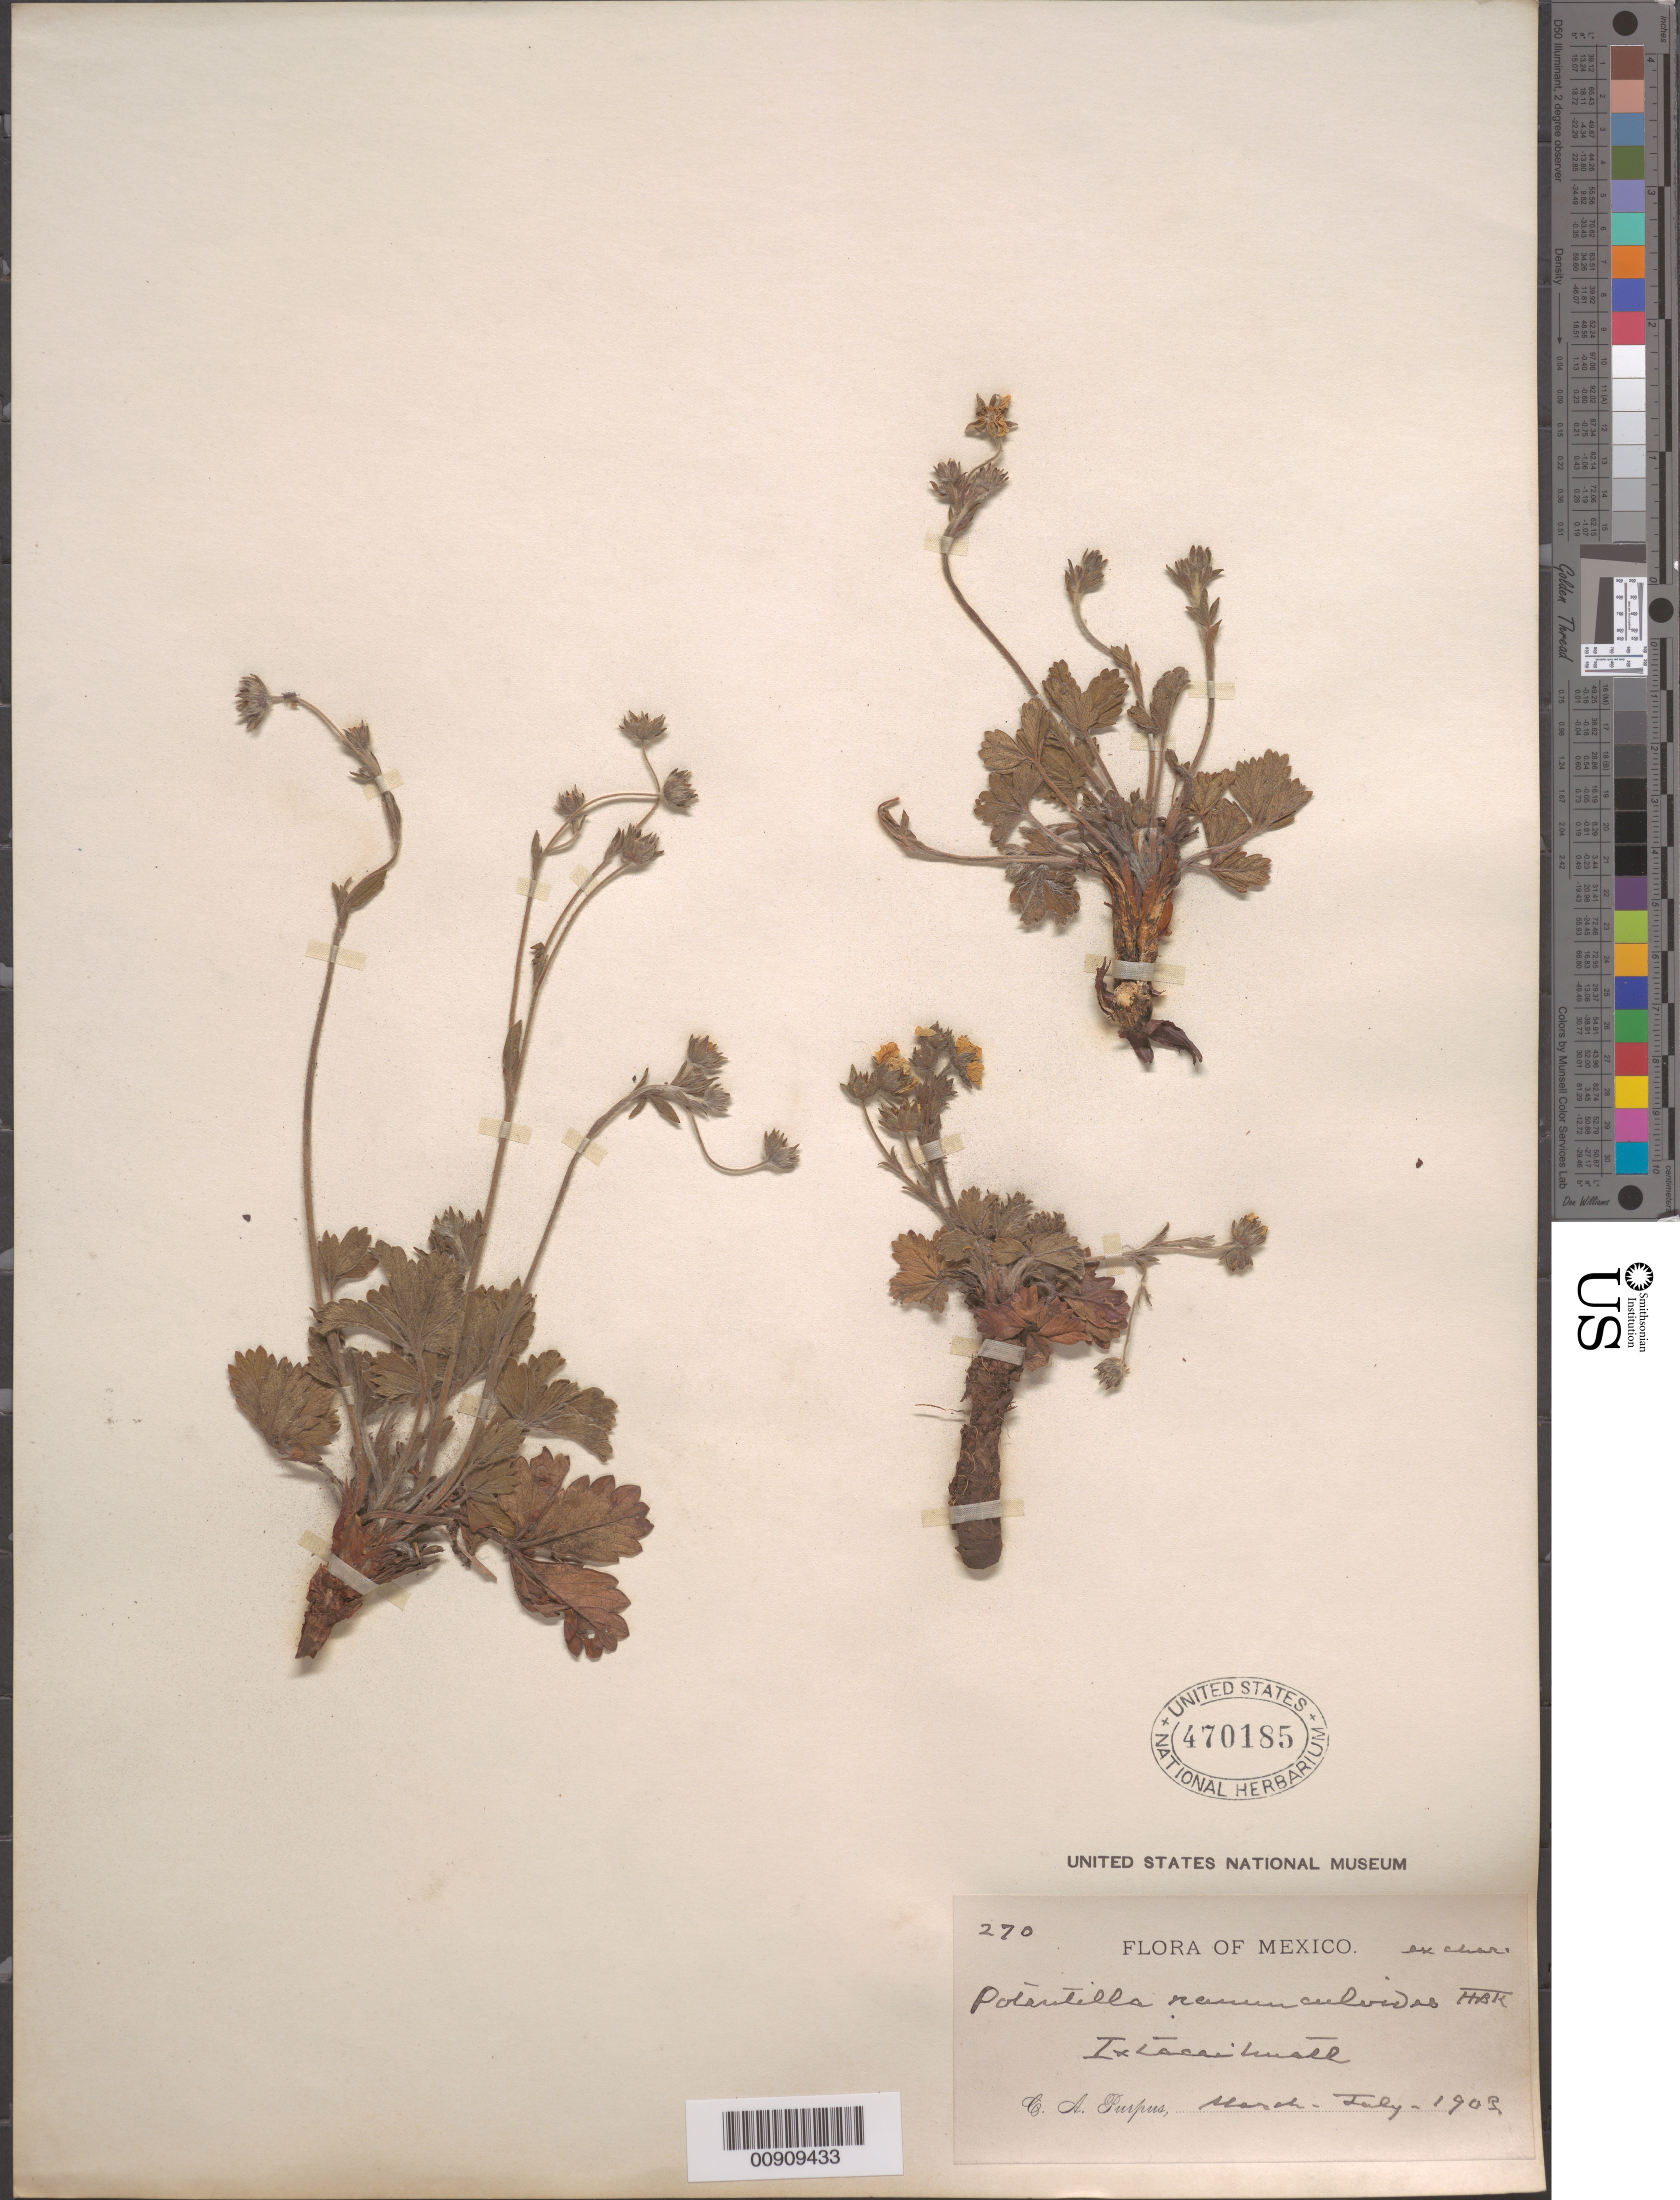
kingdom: Plantae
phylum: Tracheophyta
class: Magnoliopsida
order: Rosales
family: Rosaceae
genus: Potentilla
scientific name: Potentilla ranunculoides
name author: Humb. & Bonpl. ex Nestl.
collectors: C. A. Purpus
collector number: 270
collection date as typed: Mar 1903 to -- Jul 1903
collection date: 1903-03/1903-07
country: Mexico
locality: Ixtaccihuatl.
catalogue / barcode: US 470185